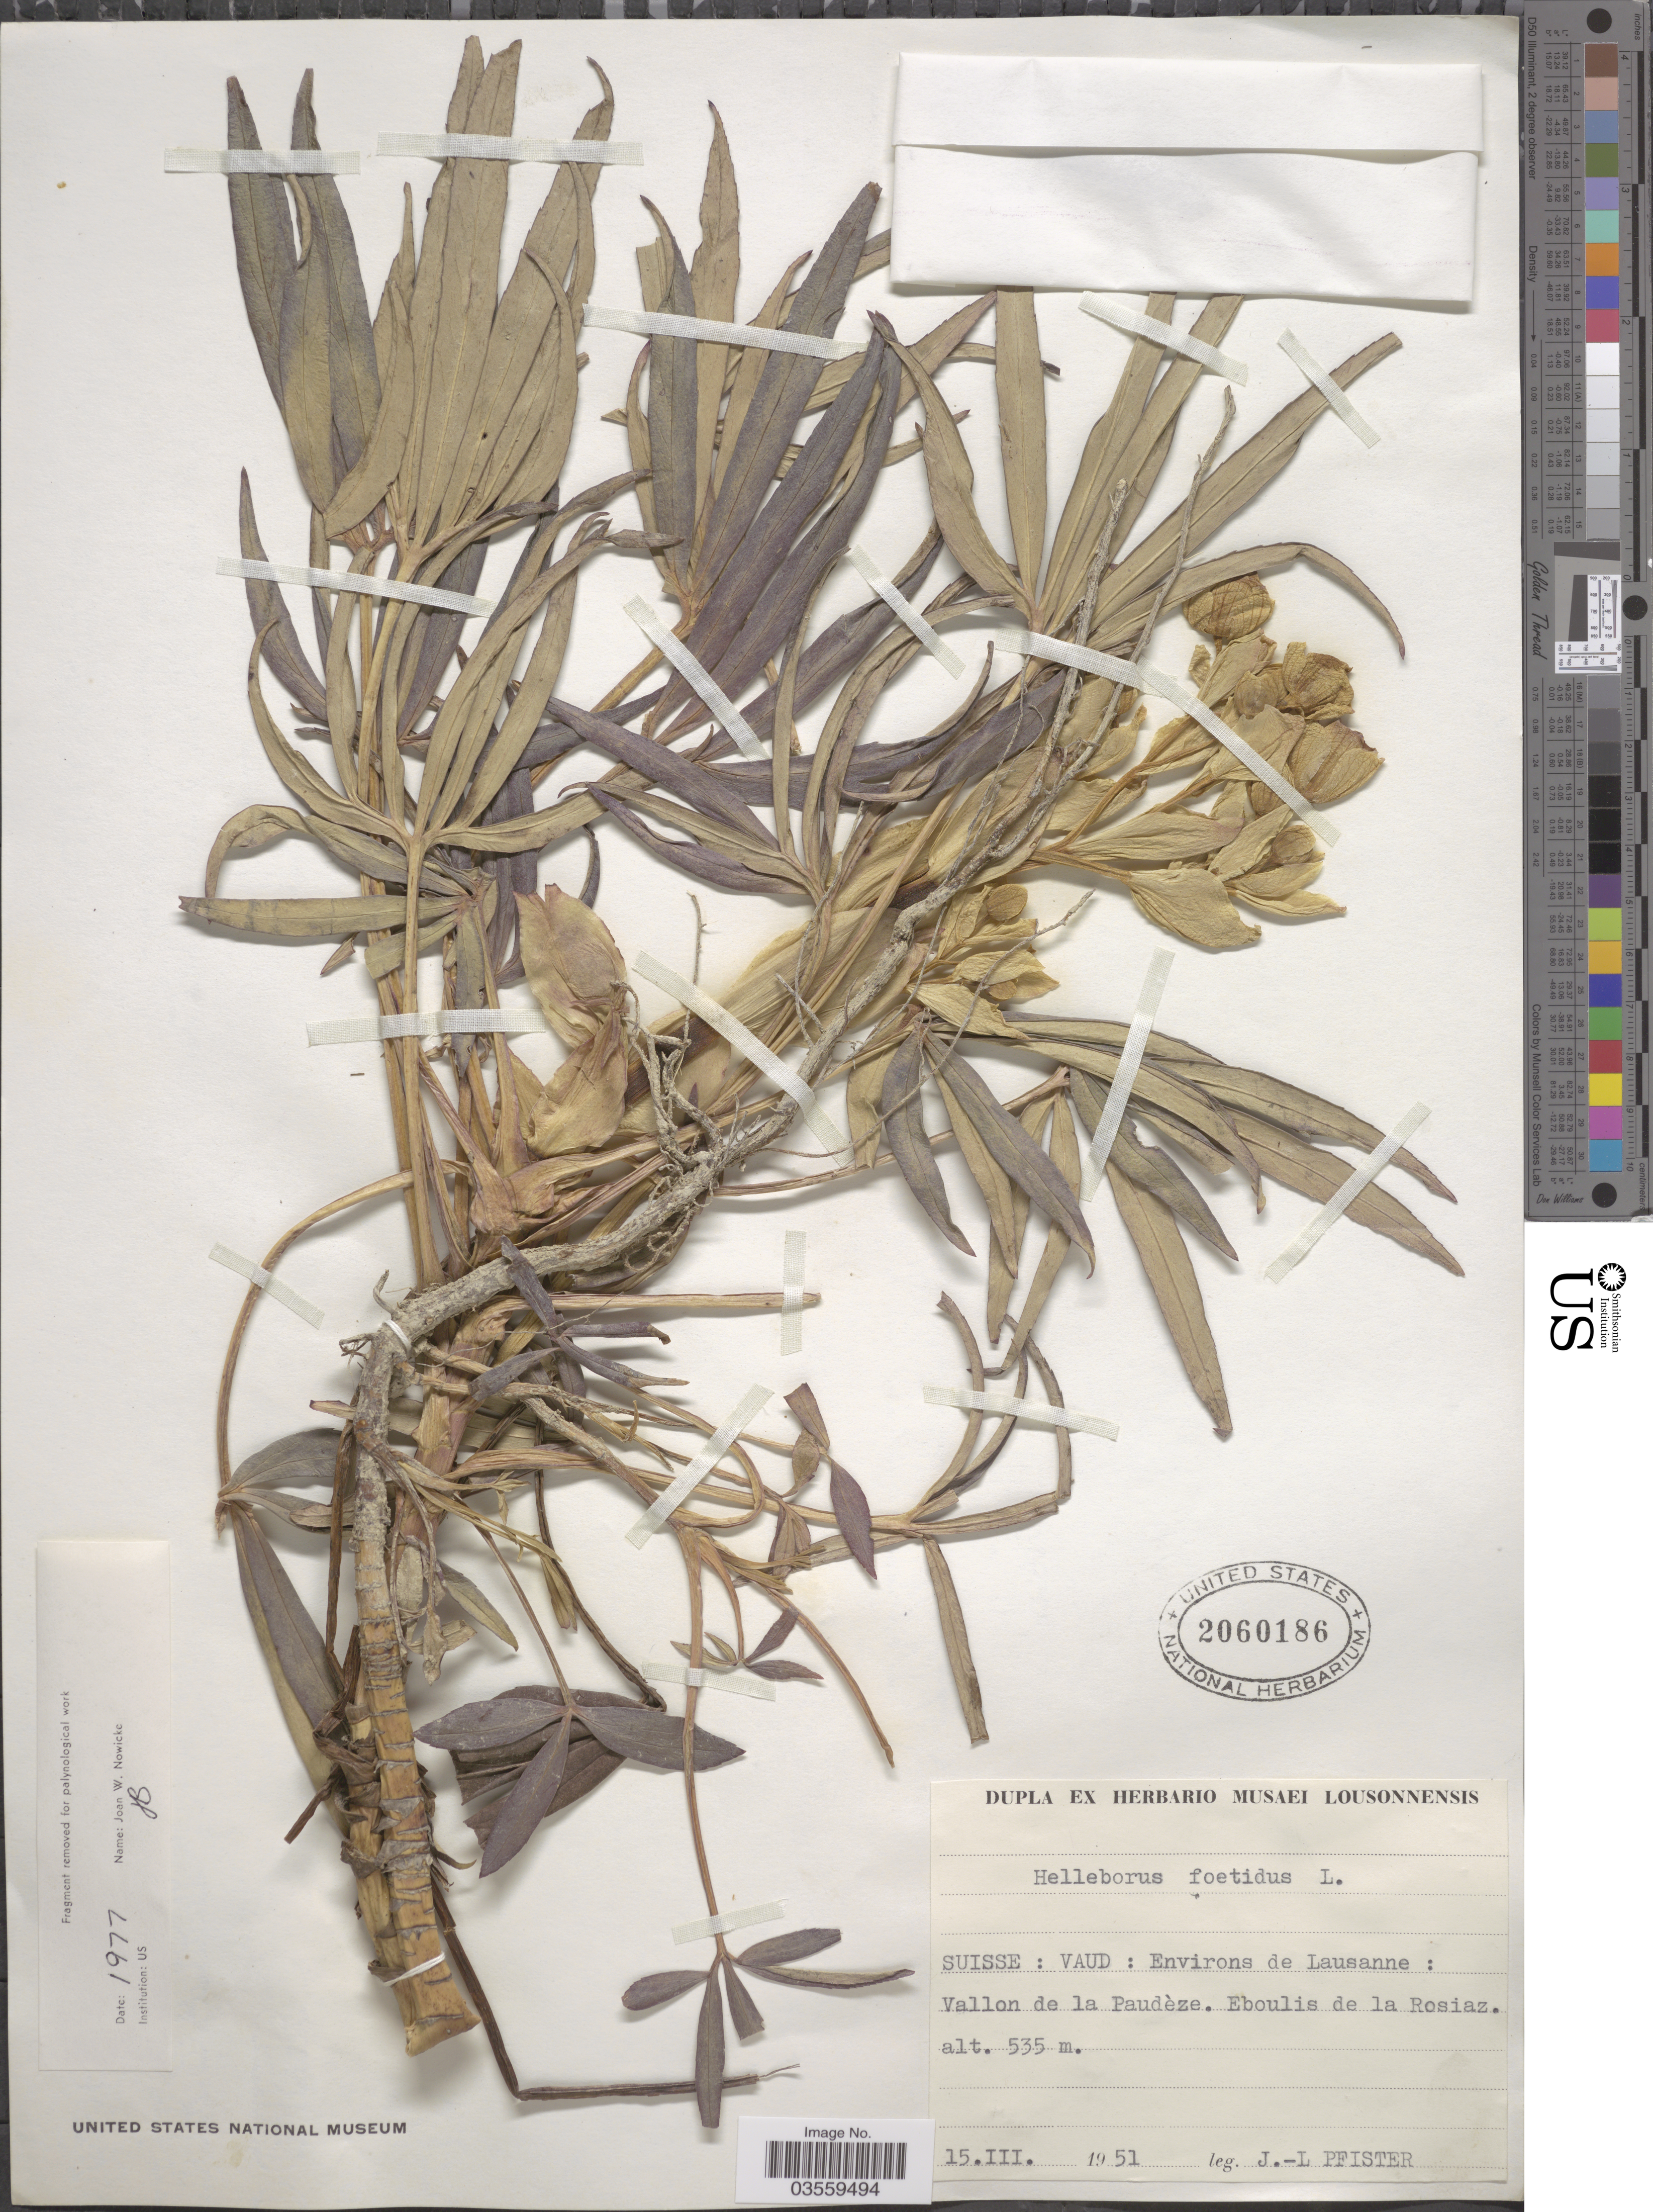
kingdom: Plantae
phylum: Tracheophyta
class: Magnoliopsida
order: Ranunculales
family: Ranunculaceae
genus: Helleborus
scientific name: Helleborus foetidus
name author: L.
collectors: J. Pfister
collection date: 1951-03-15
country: Switzerland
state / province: Vaud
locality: Suisse: Environs de Lausanne: Vallon de la Paudèze. Eboulis de la Rosiaz.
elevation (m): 535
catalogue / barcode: US 2060186